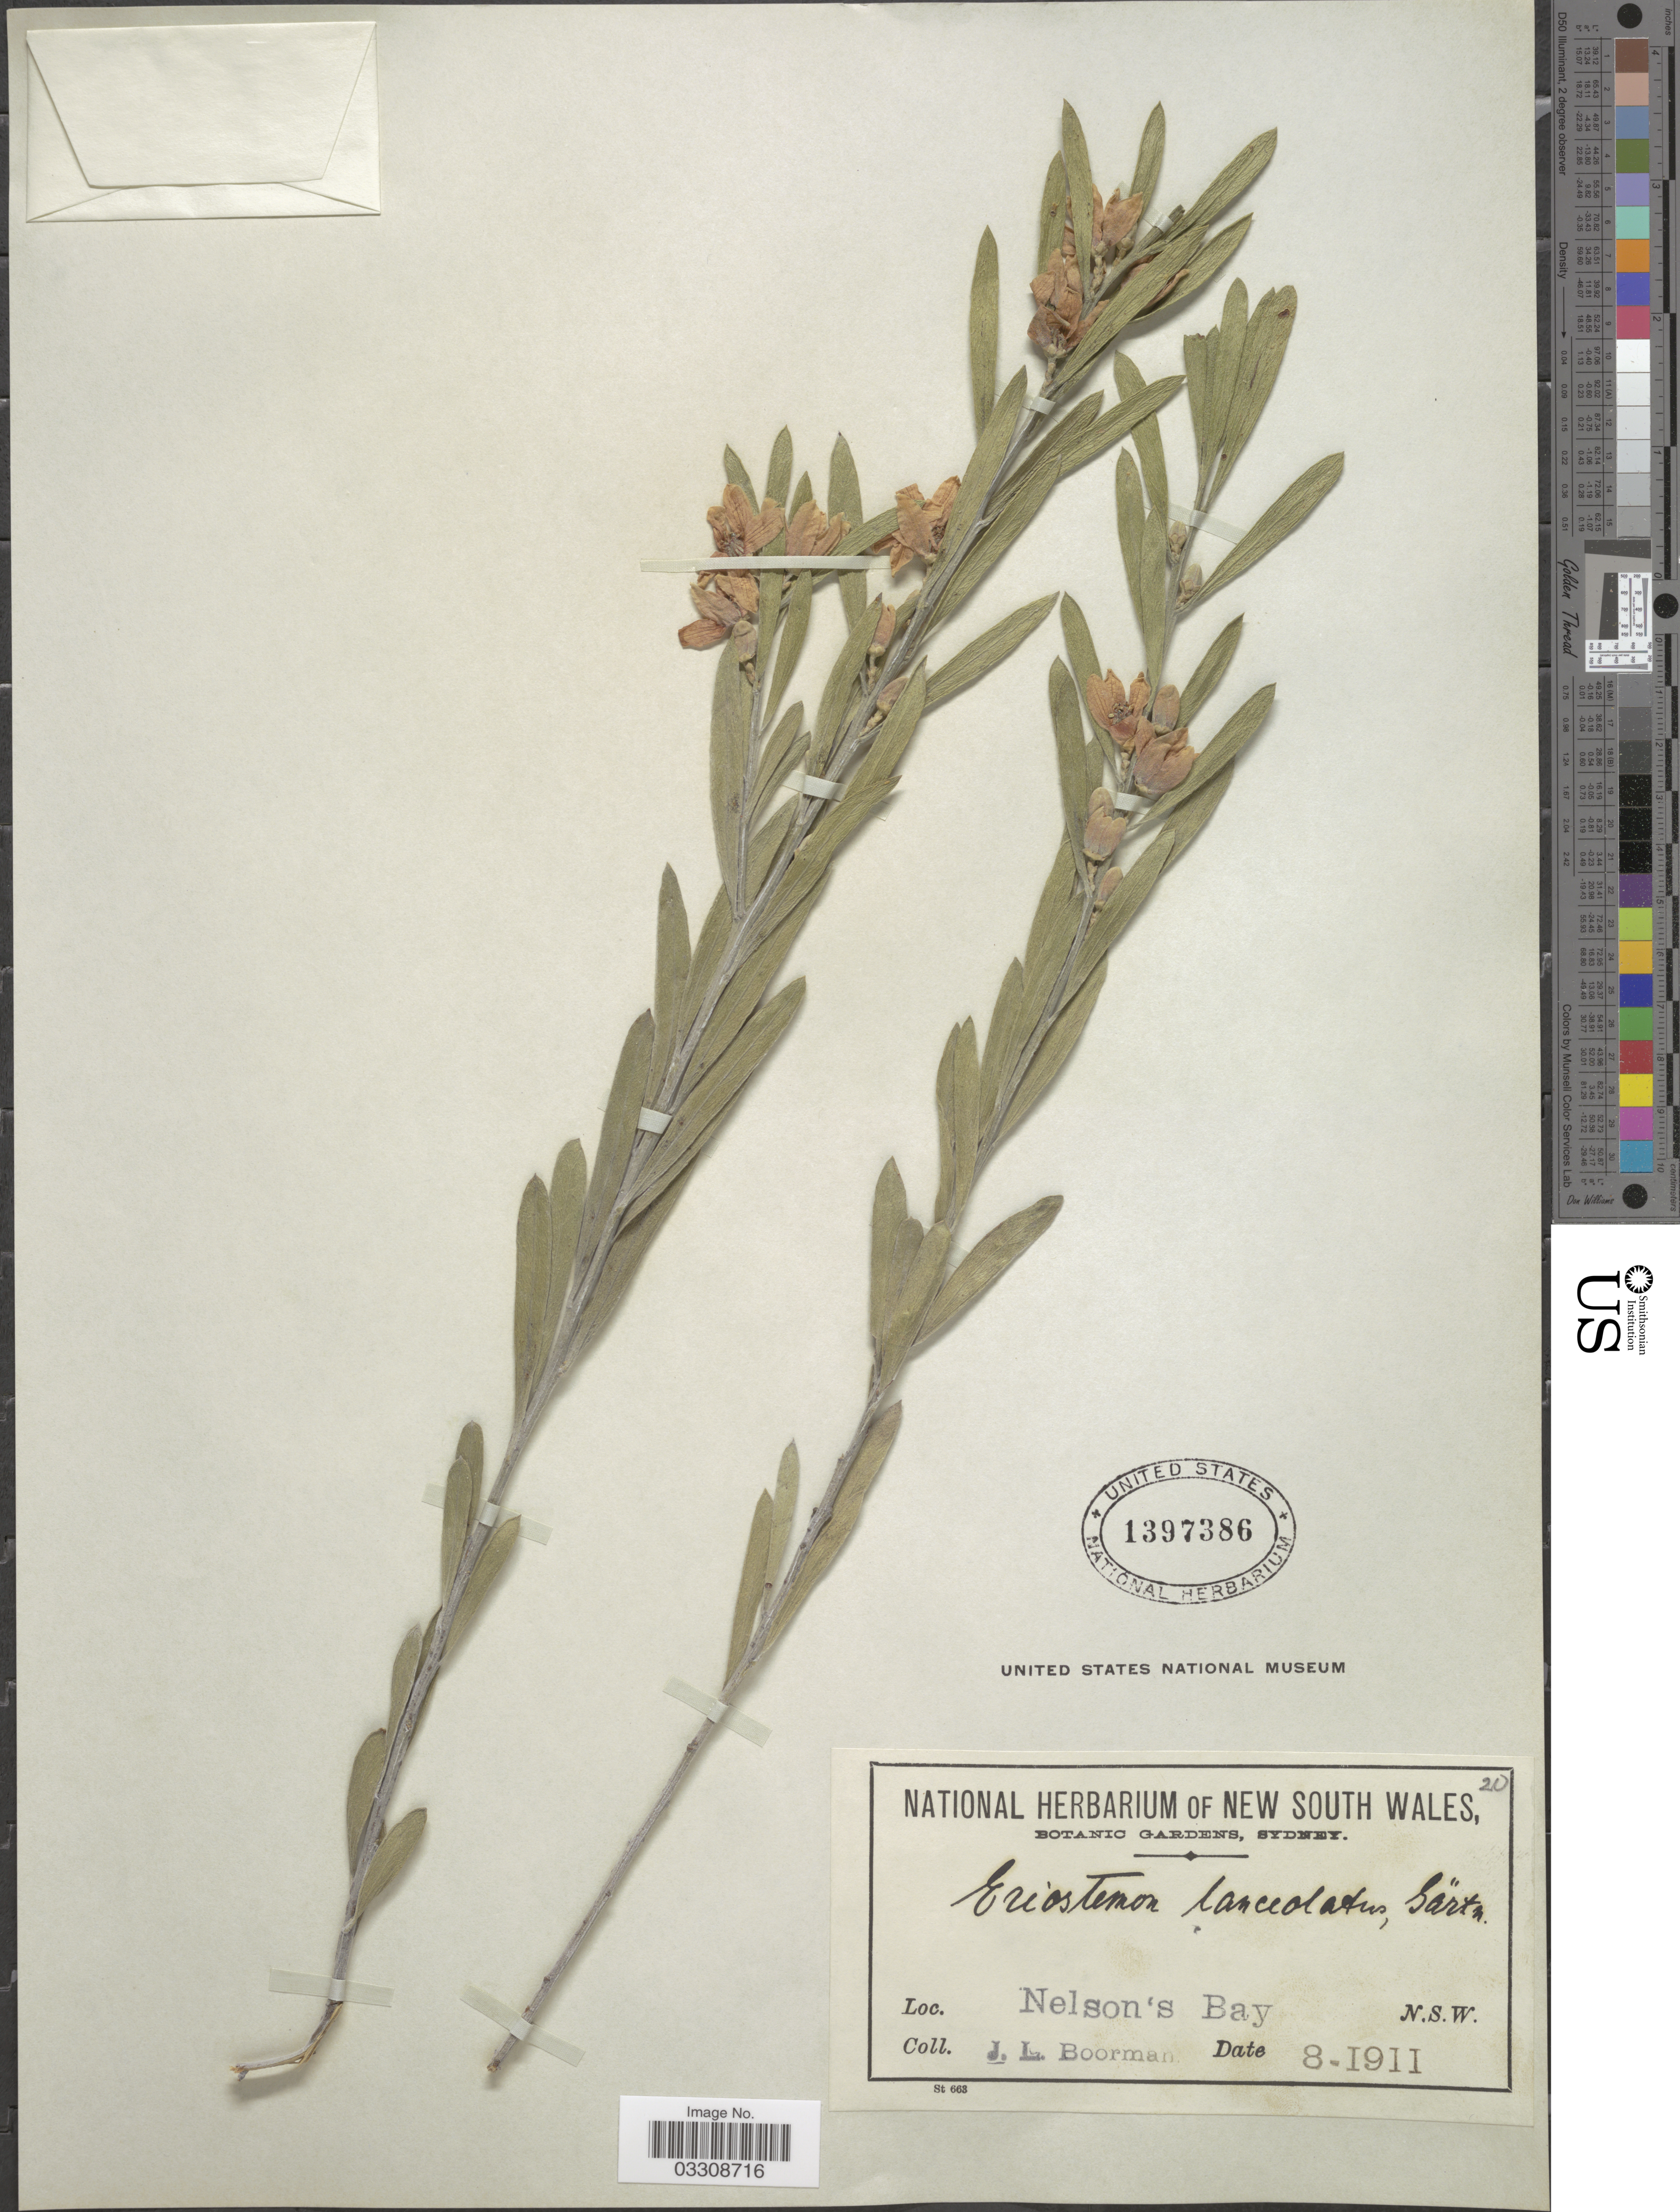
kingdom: Plantae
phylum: Tracheophyta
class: Magnoliopsida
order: Sapindales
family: Rutaceae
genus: Eriostemon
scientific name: Eriostemon lanceolatus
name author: C.F. Gaertn.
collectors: J. Boorman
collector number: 20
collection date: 1911-08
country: Australia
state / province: New South Wales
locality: Nelson's Bay.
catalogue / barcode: US 1397386